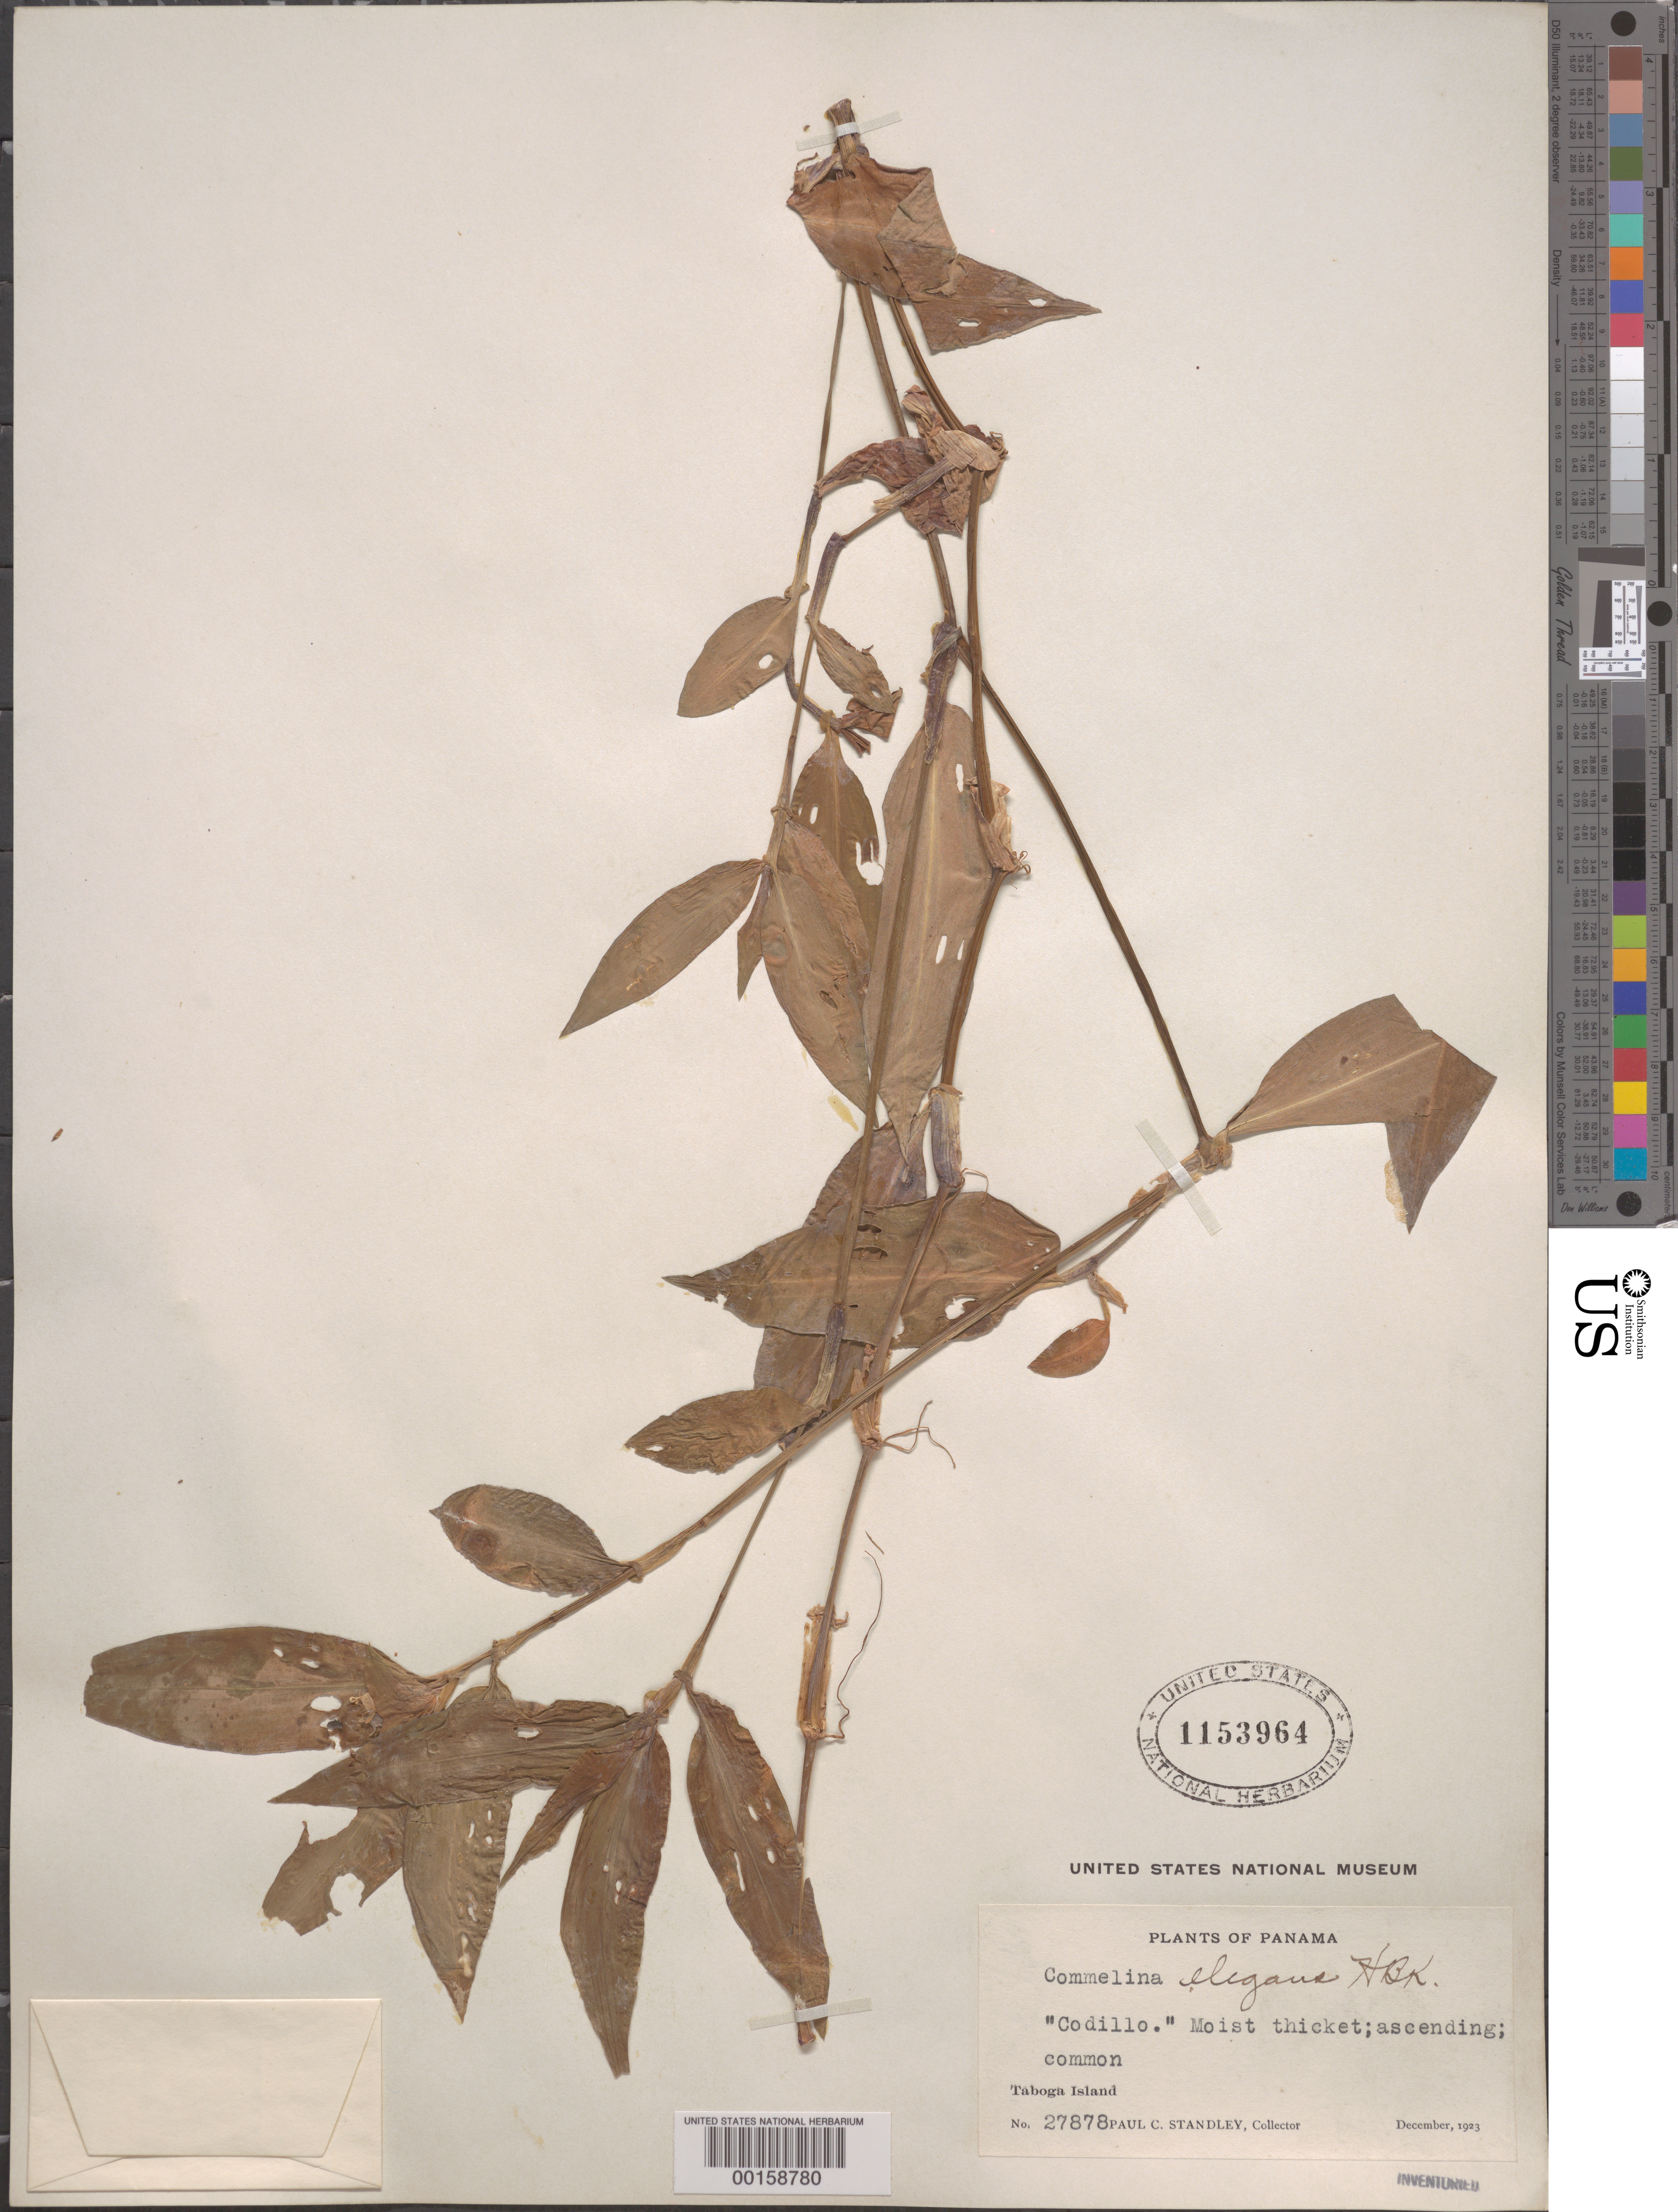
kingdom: Plantae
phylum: Tracheophyta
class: Liliopsida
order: Commelinales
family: Commelinaceae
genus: Commelina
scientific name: Commelina erecta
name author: L.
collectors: P. C. Standley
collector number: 27878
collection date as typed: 26 Dec 1923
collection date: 1923-12-26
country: Panama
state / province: Panamá (?)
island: Taboga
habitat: Moist thicket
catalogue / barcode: US 1153964